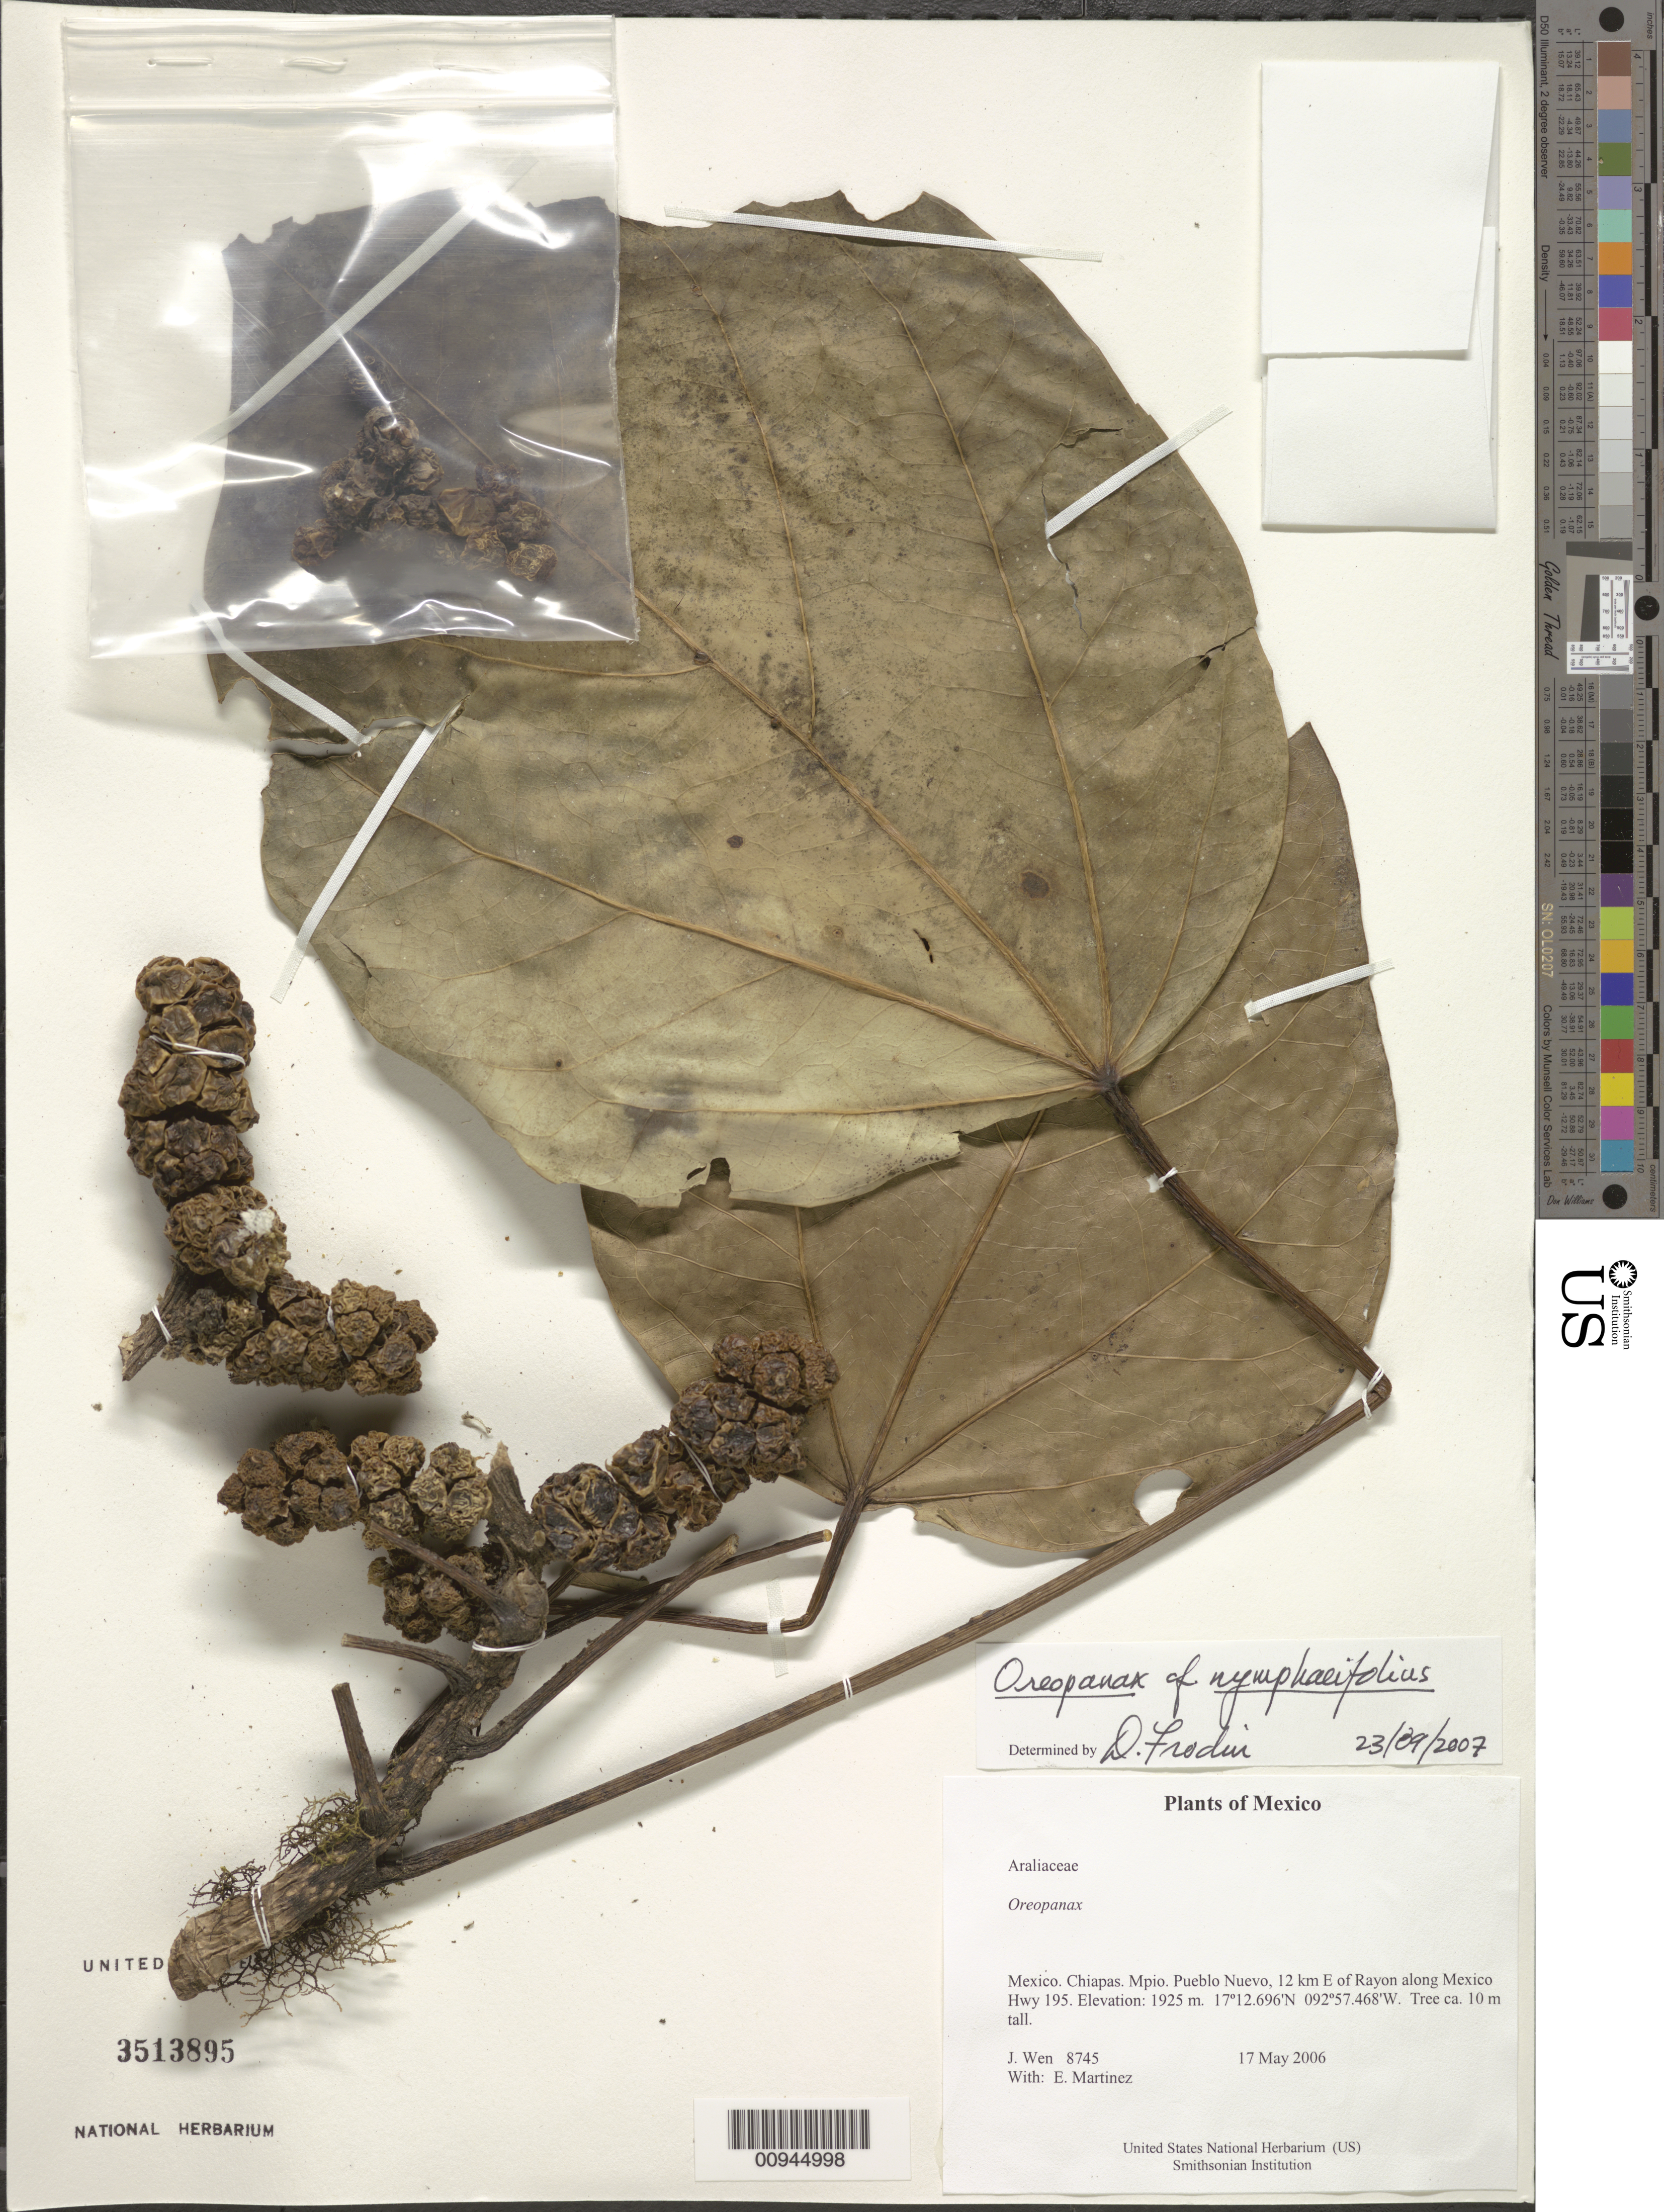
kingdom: Plantae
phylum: Tracheophyta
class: Magnoliopsida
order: Apiales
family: Araliaceae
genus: Oreopanax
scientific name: Oreopanax nymphaeifolius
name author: (Hibberd) G. Nicholson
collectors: J. Wen & E. Martínez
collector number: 8745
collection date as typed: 17 May 2006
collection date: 2006-05-17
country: Mexico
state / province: Chiapas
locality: Mpio. Pueblo Nuevo, 12 km E of Rayon along Mexico Hwy 195.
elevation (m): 1925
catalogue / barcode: US 3513895